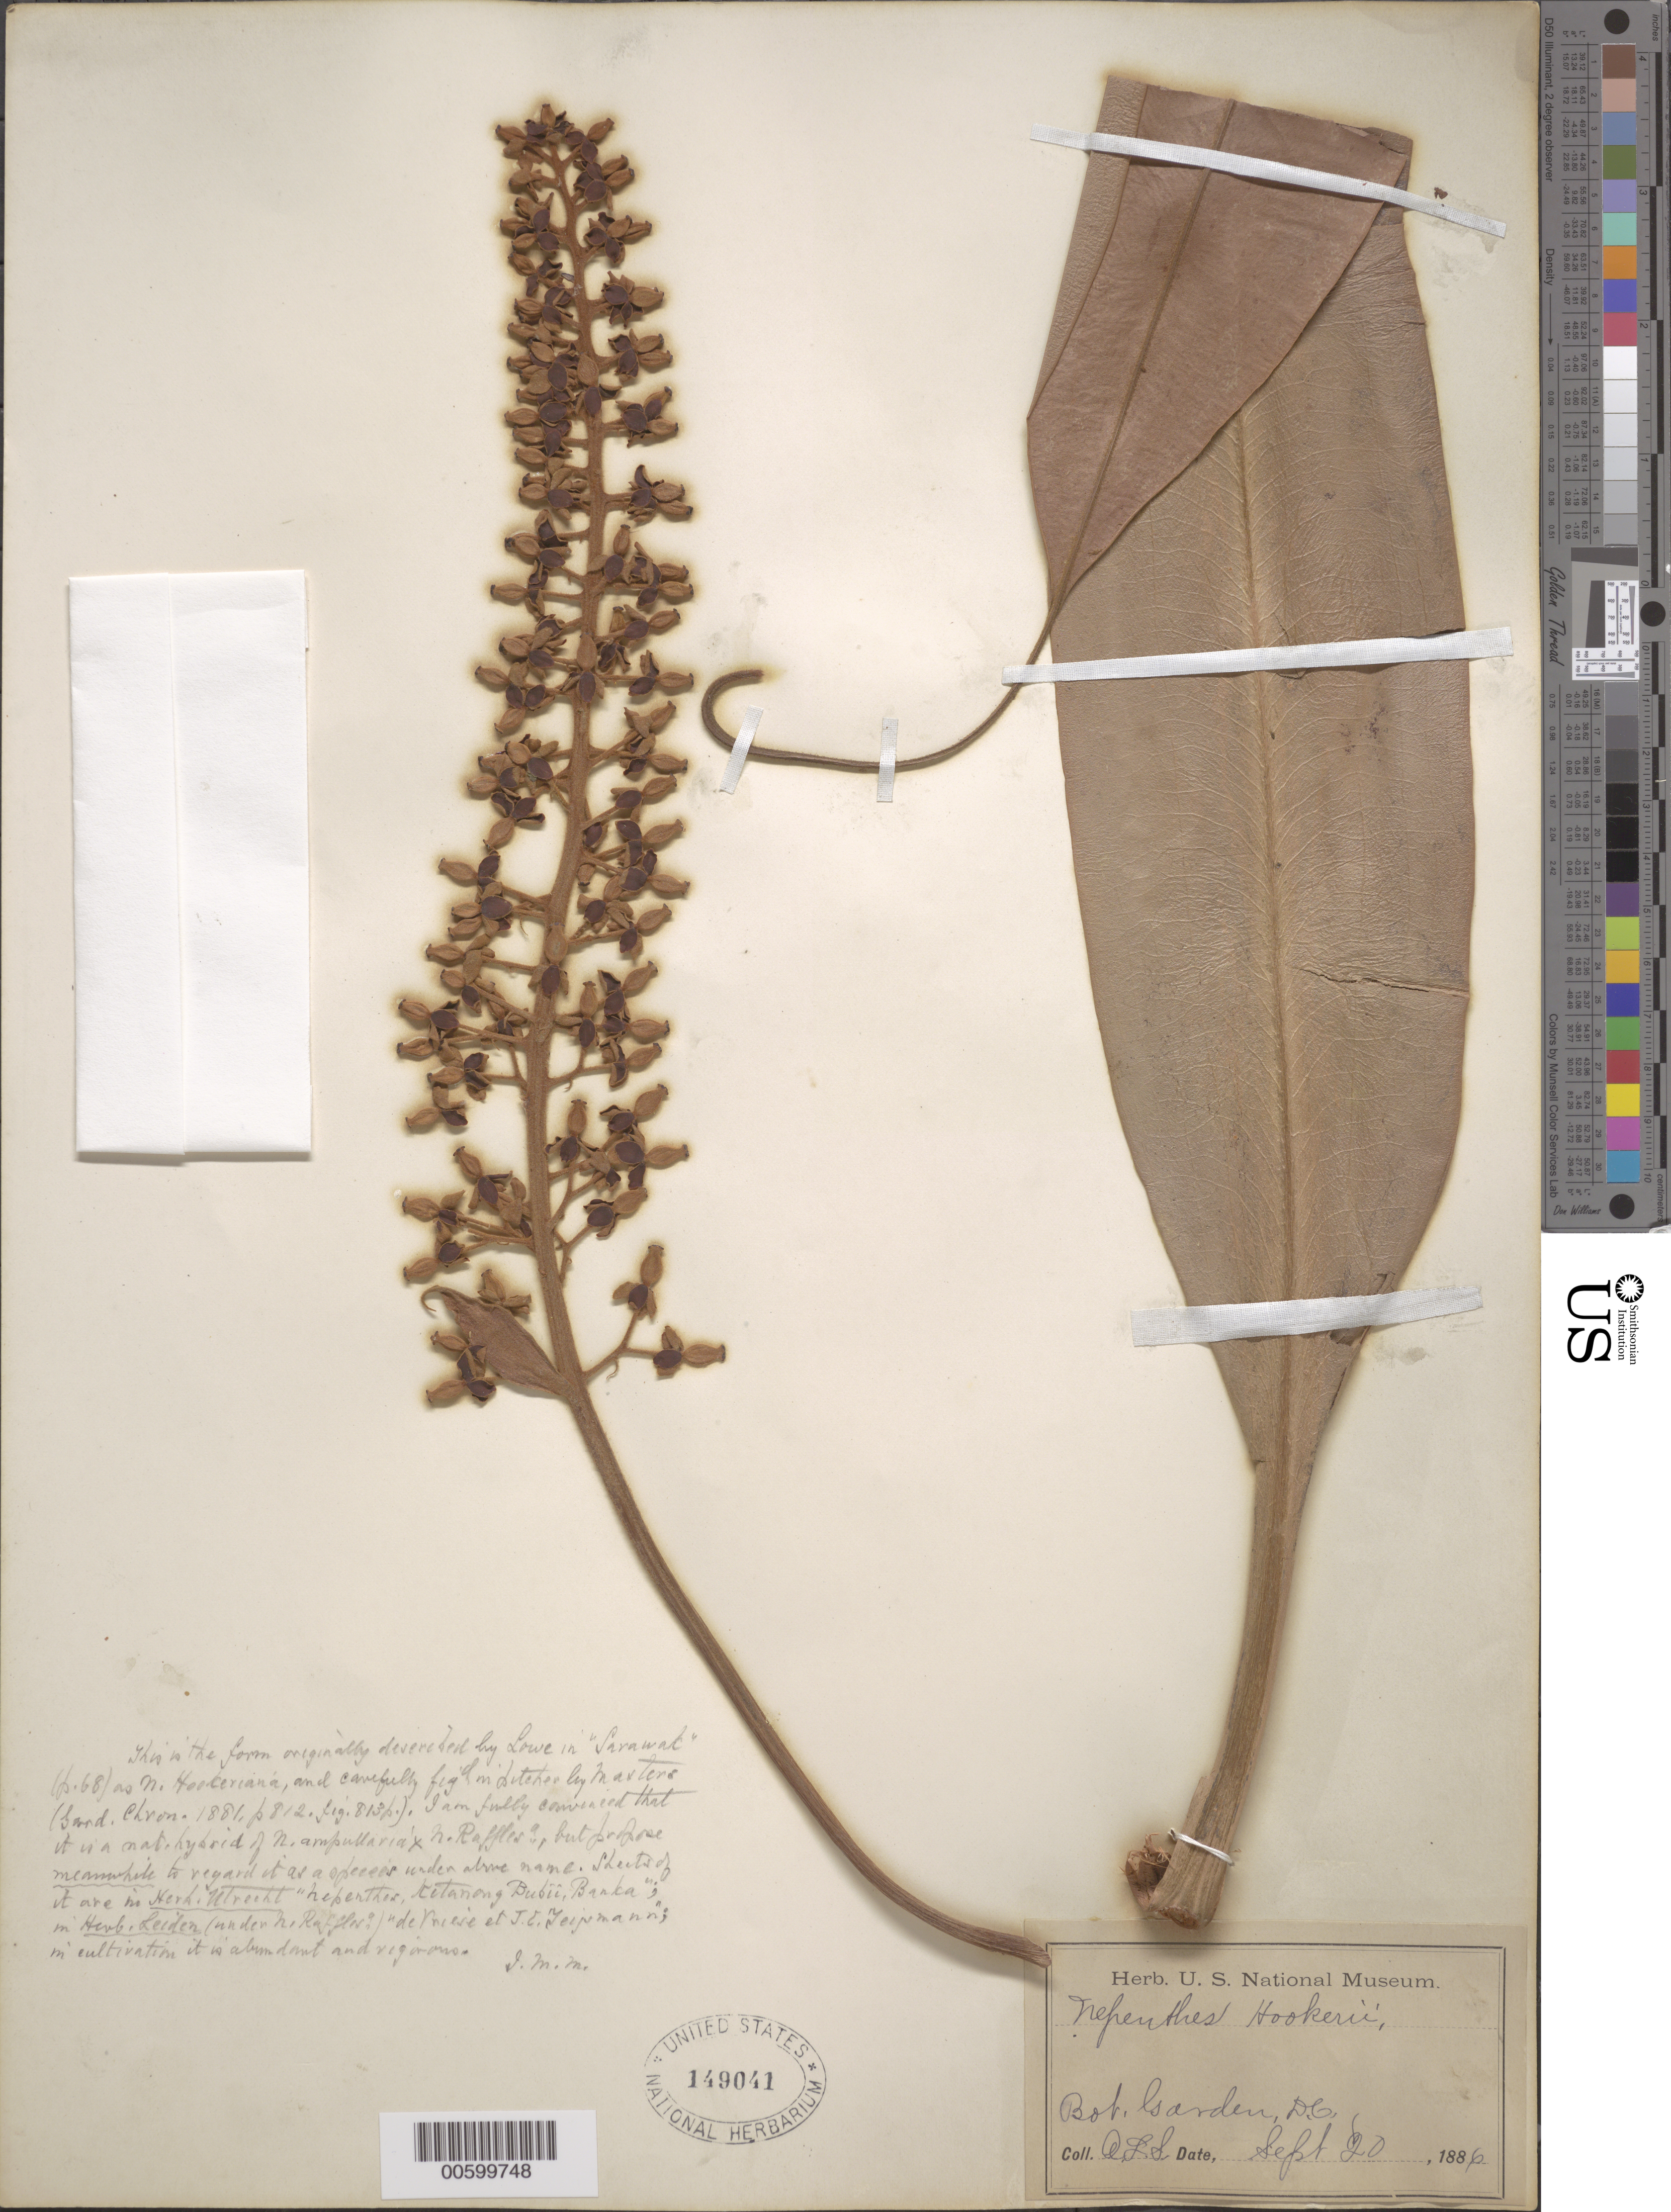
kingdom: Plantae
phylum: Tracheophyta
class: Magnoliopsida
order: Caryophyllales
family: Nepenthaceae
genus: Nepenthes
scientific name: Nepenthes hookeriana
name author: H. Low ex W. Baxt.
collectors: A. Schlott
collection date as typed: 20 Sep 1886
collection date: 1886-09-20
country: Malaysia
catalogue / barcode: US 149041